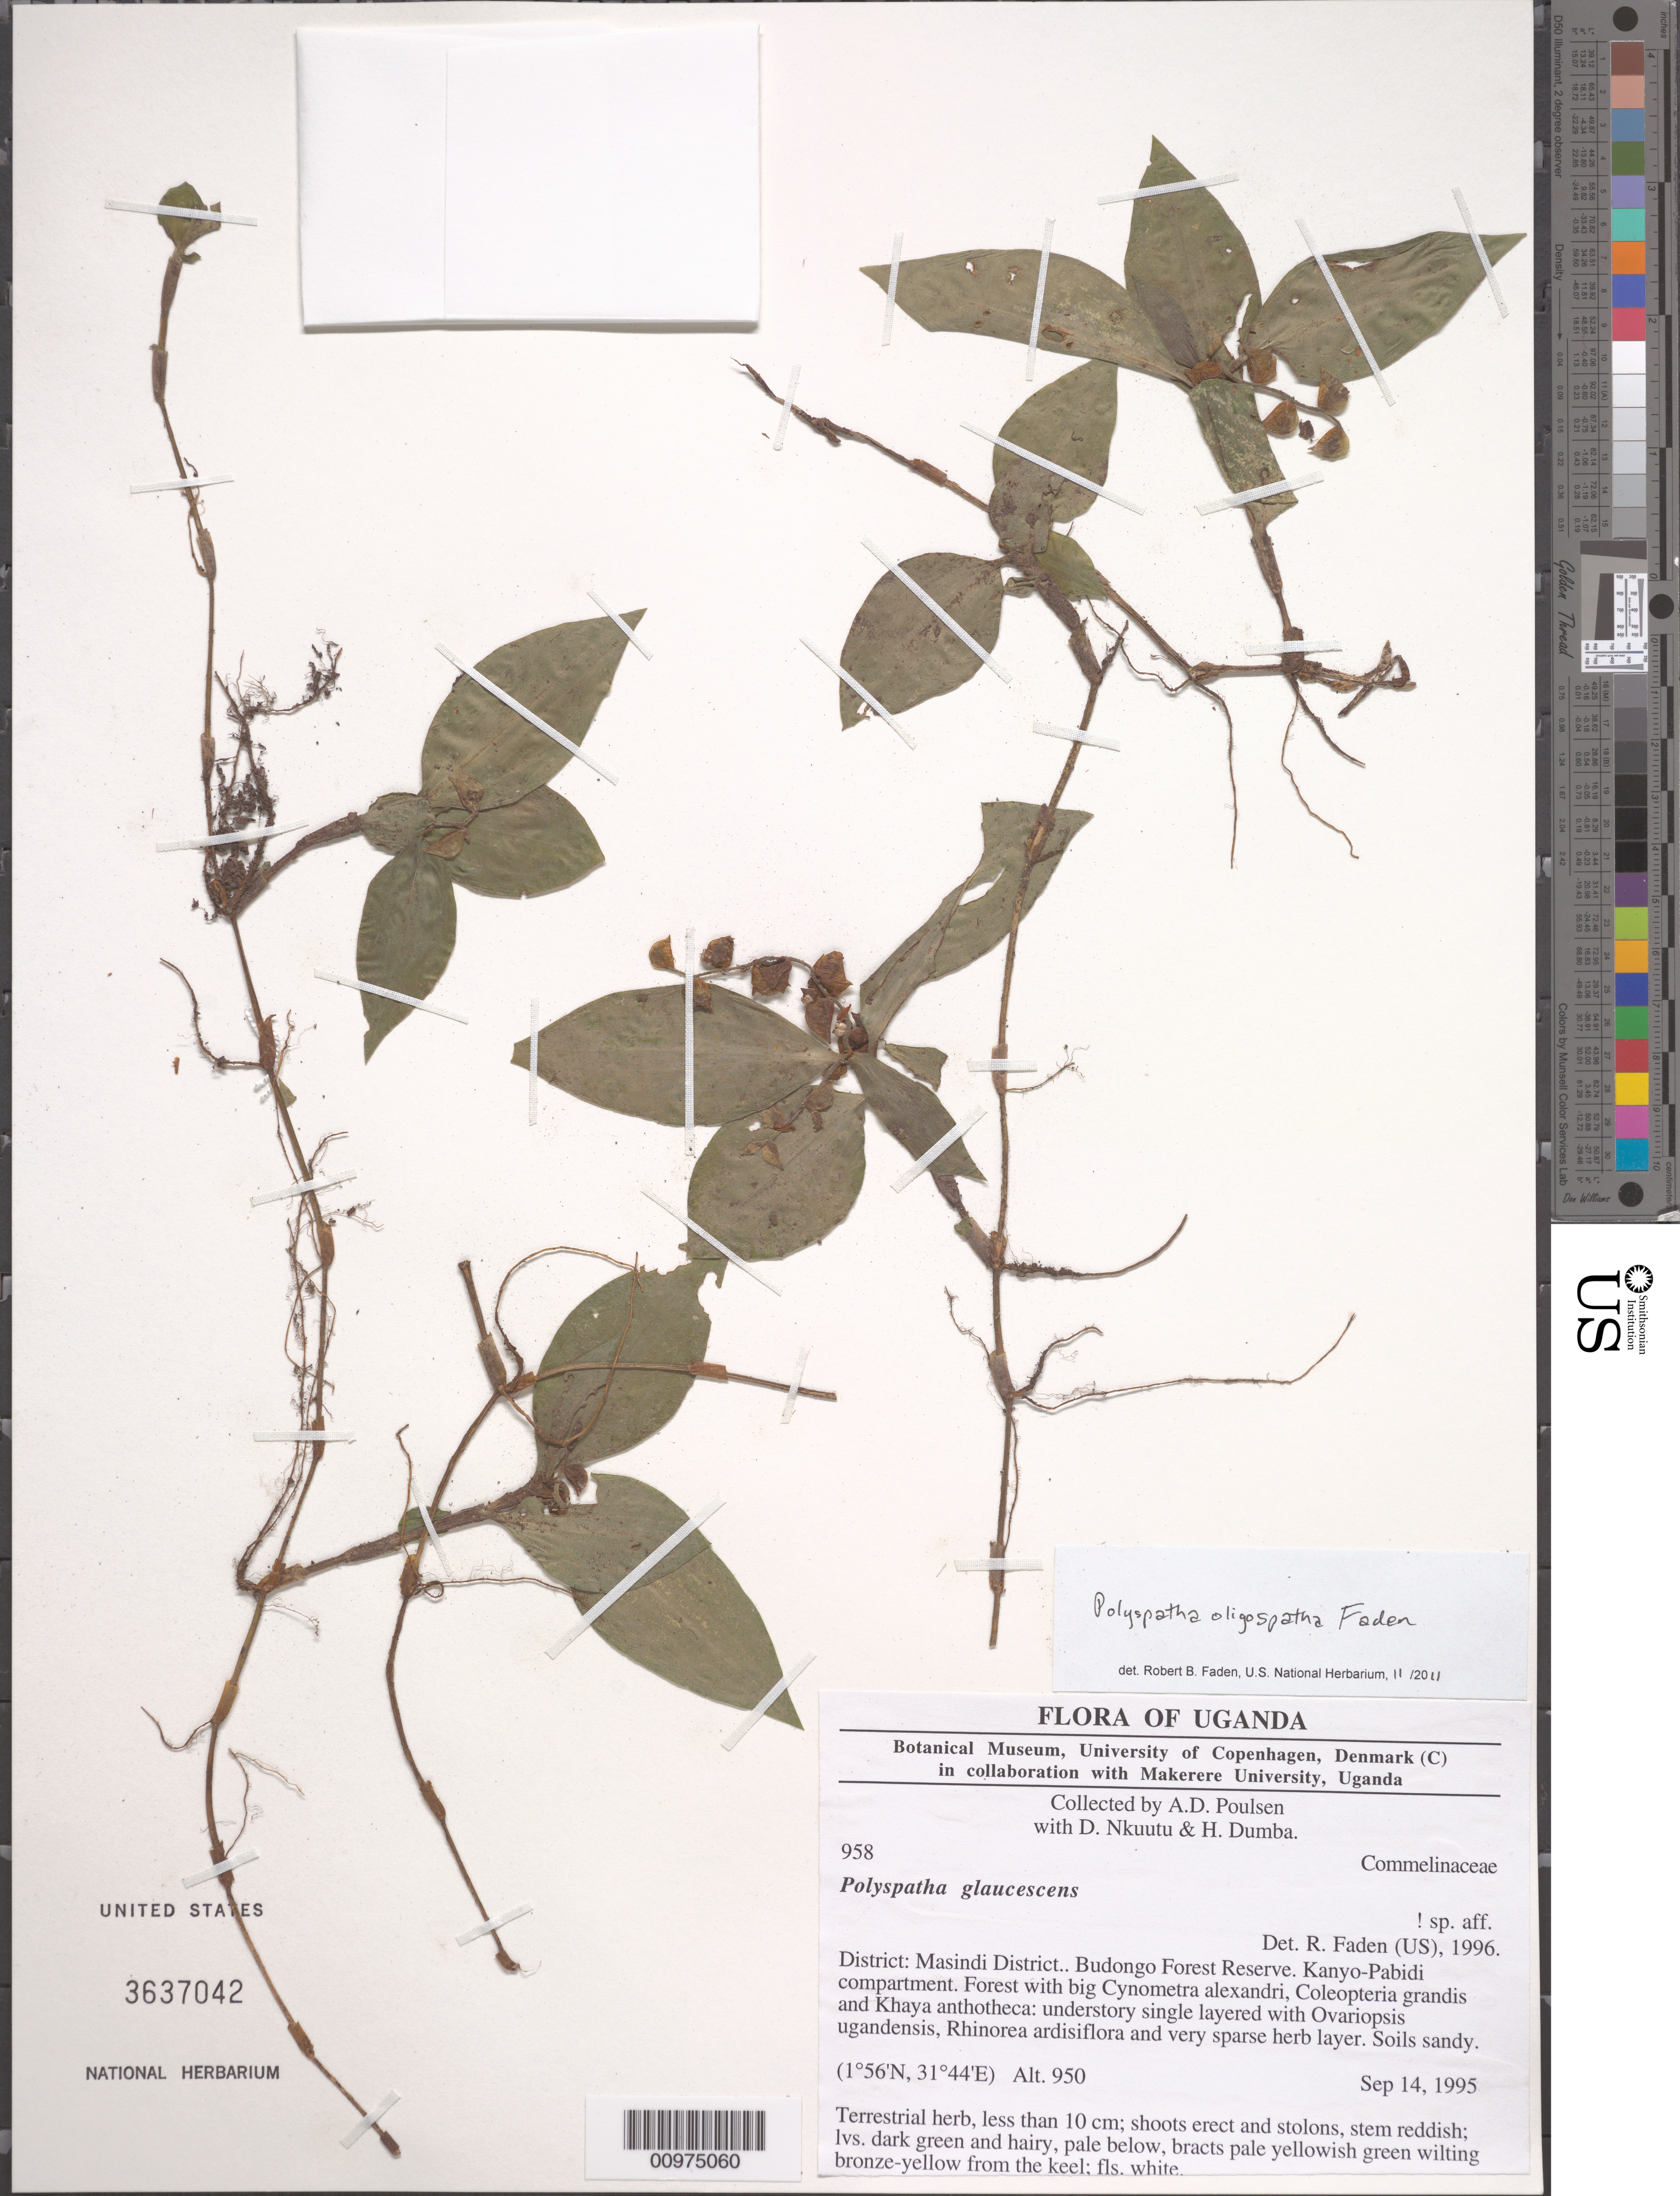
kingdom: Plantae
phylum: Tracheophyta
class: Liliopsida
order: Commelinales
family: Commelinaceae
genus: Polyspatha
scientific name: Polyspatha oligospatha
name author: Faden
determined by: Faden, Robert B., (US), Smithsonian Institution - National Museum of Natural History (UNITED STATES)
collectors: A. Poulsen et al.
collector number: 958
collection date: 1995-09-14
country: Uganda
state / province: Western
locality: Budongo Forest Reserve. Kanyo-Pabidi compartment. Forest with big Cynometra alexandri, Coleopteria grandis and Khaya anthothedca: understory single layered with Ovariopsis ugandensis, Rhinorea ardisiflora and very sparse herb layer.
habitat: Soils sandy.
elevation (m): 950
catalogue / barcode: US 3637042